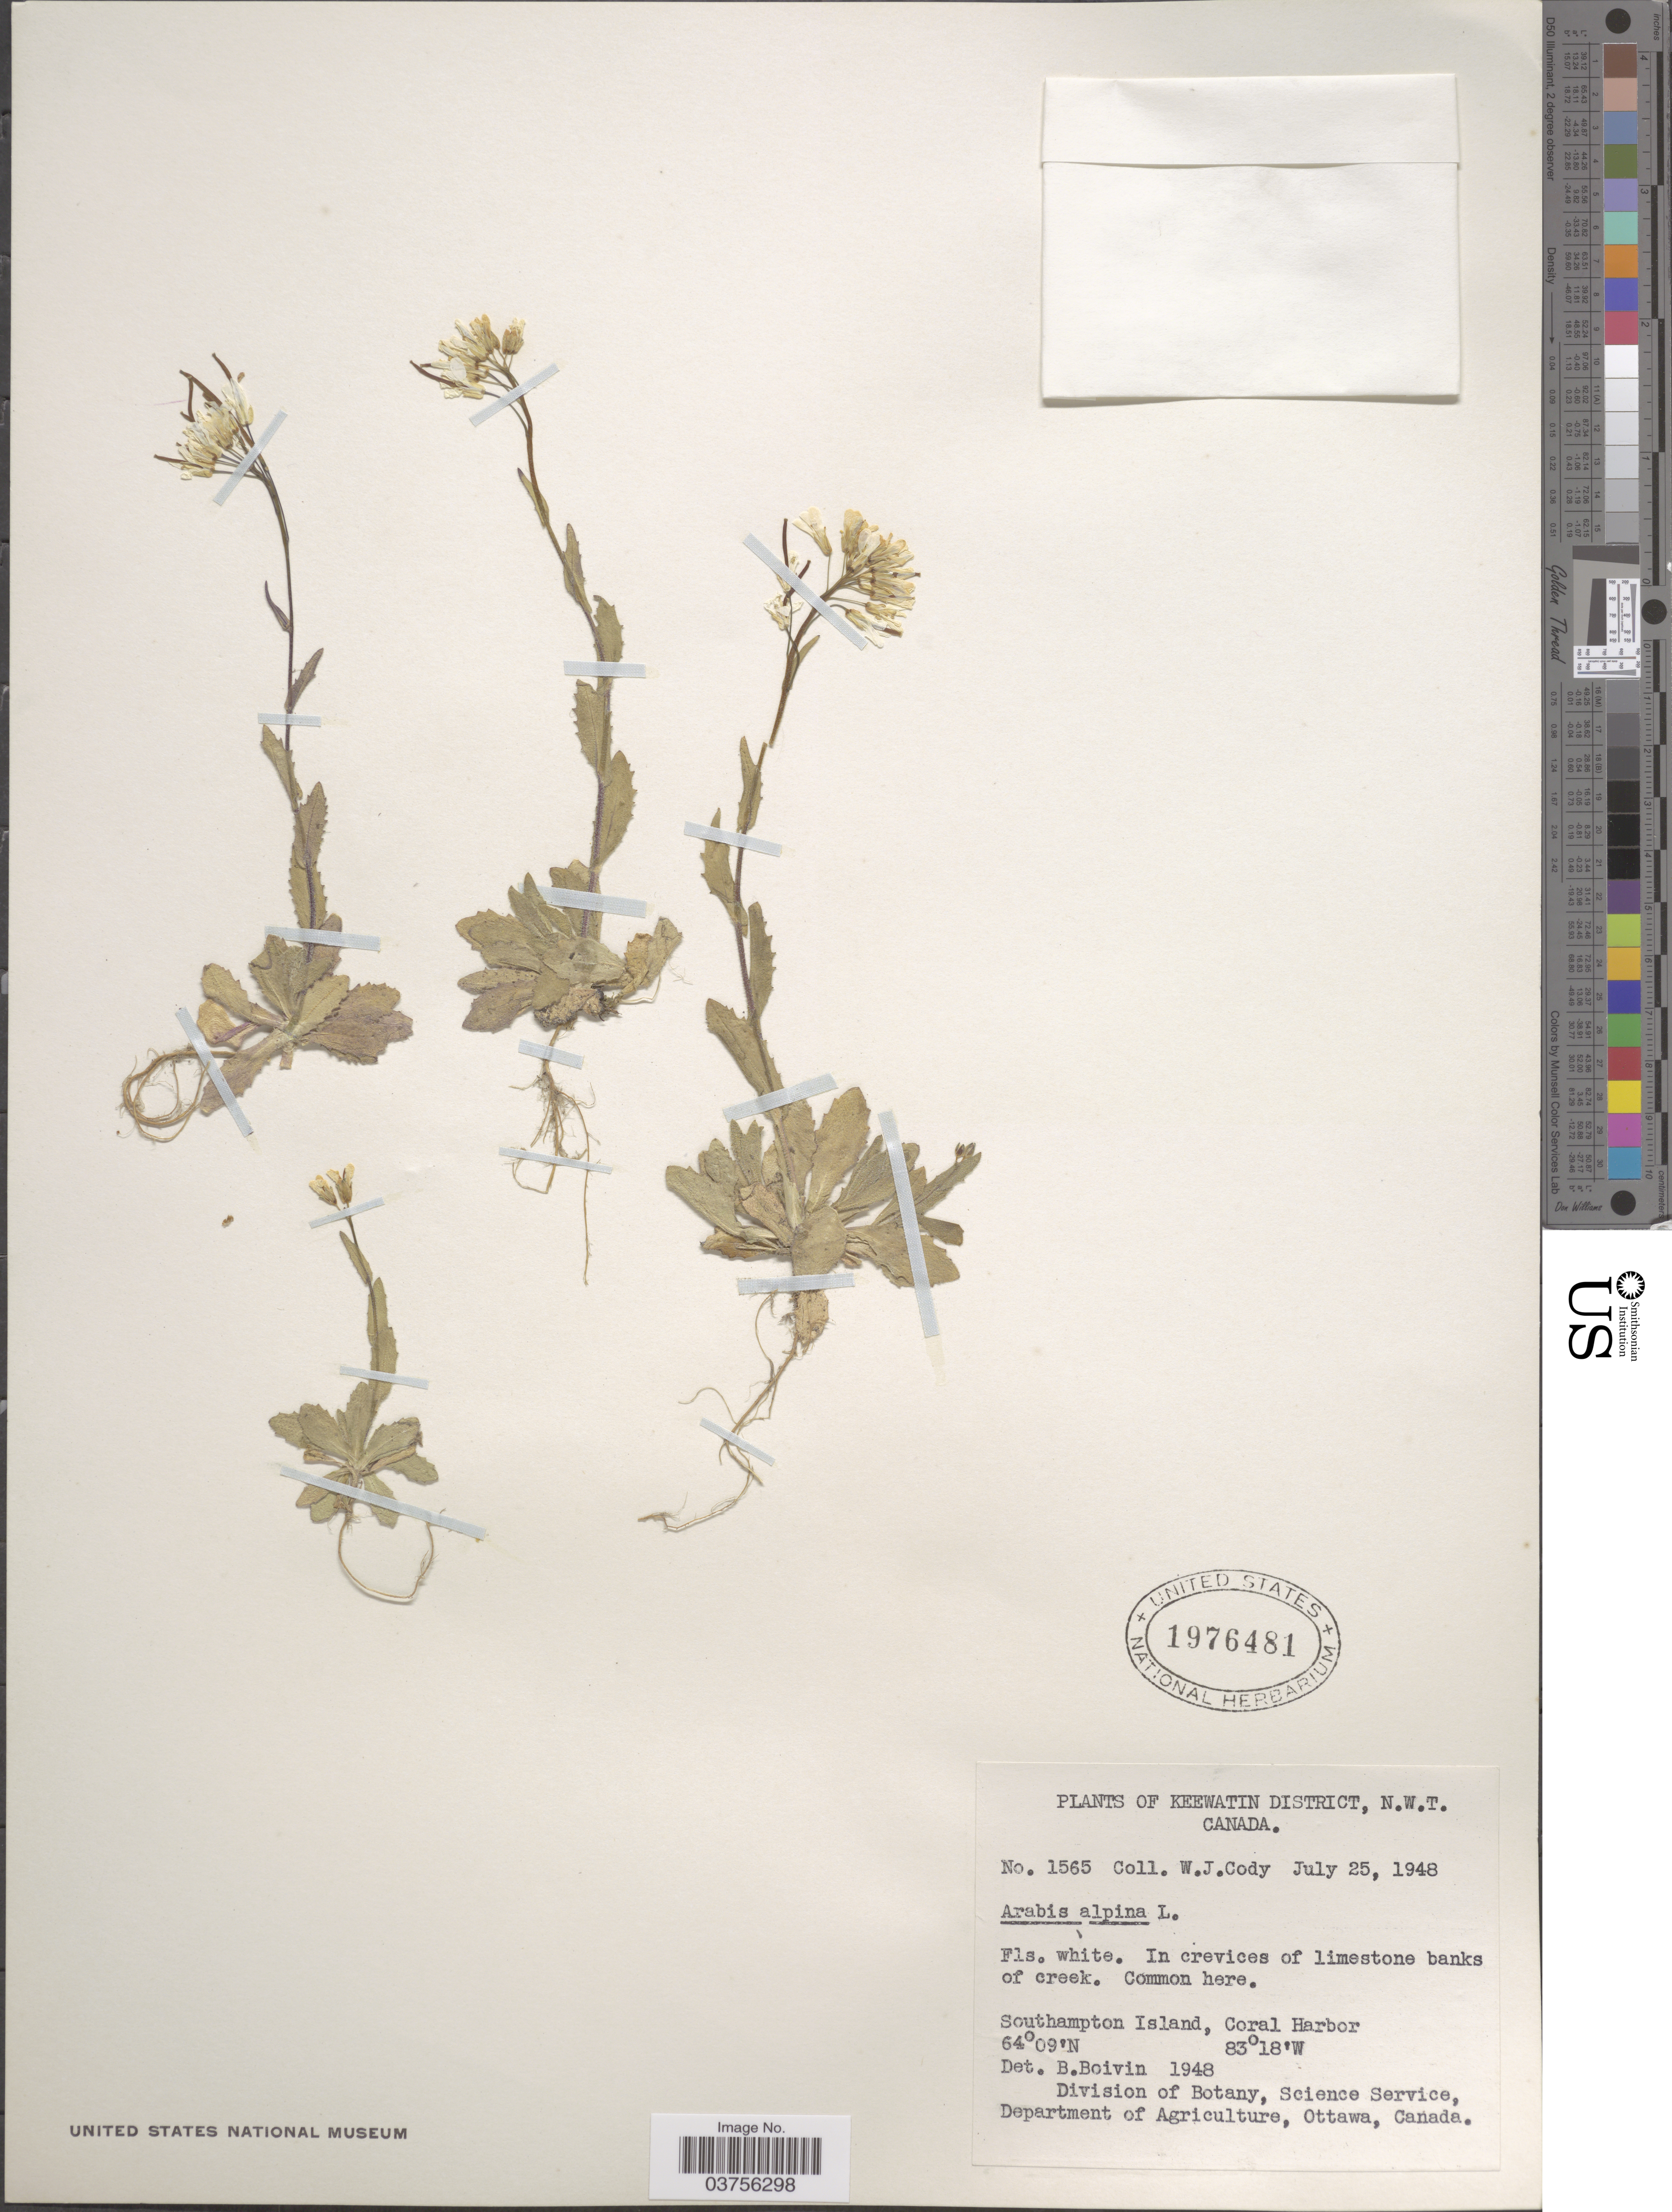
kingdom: Plantae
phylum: Tracheophyta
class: Magnoliopsida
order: Brassicales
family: Brassicaceae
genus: Arabis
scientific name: Arabis alpina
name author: L.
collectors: W. Cody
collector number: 1565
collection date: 1948-07-25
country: Canada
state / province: Northwest Territories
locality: Keewatin District. Southampton Island, Coral Harbor.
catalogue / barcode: US 1976481